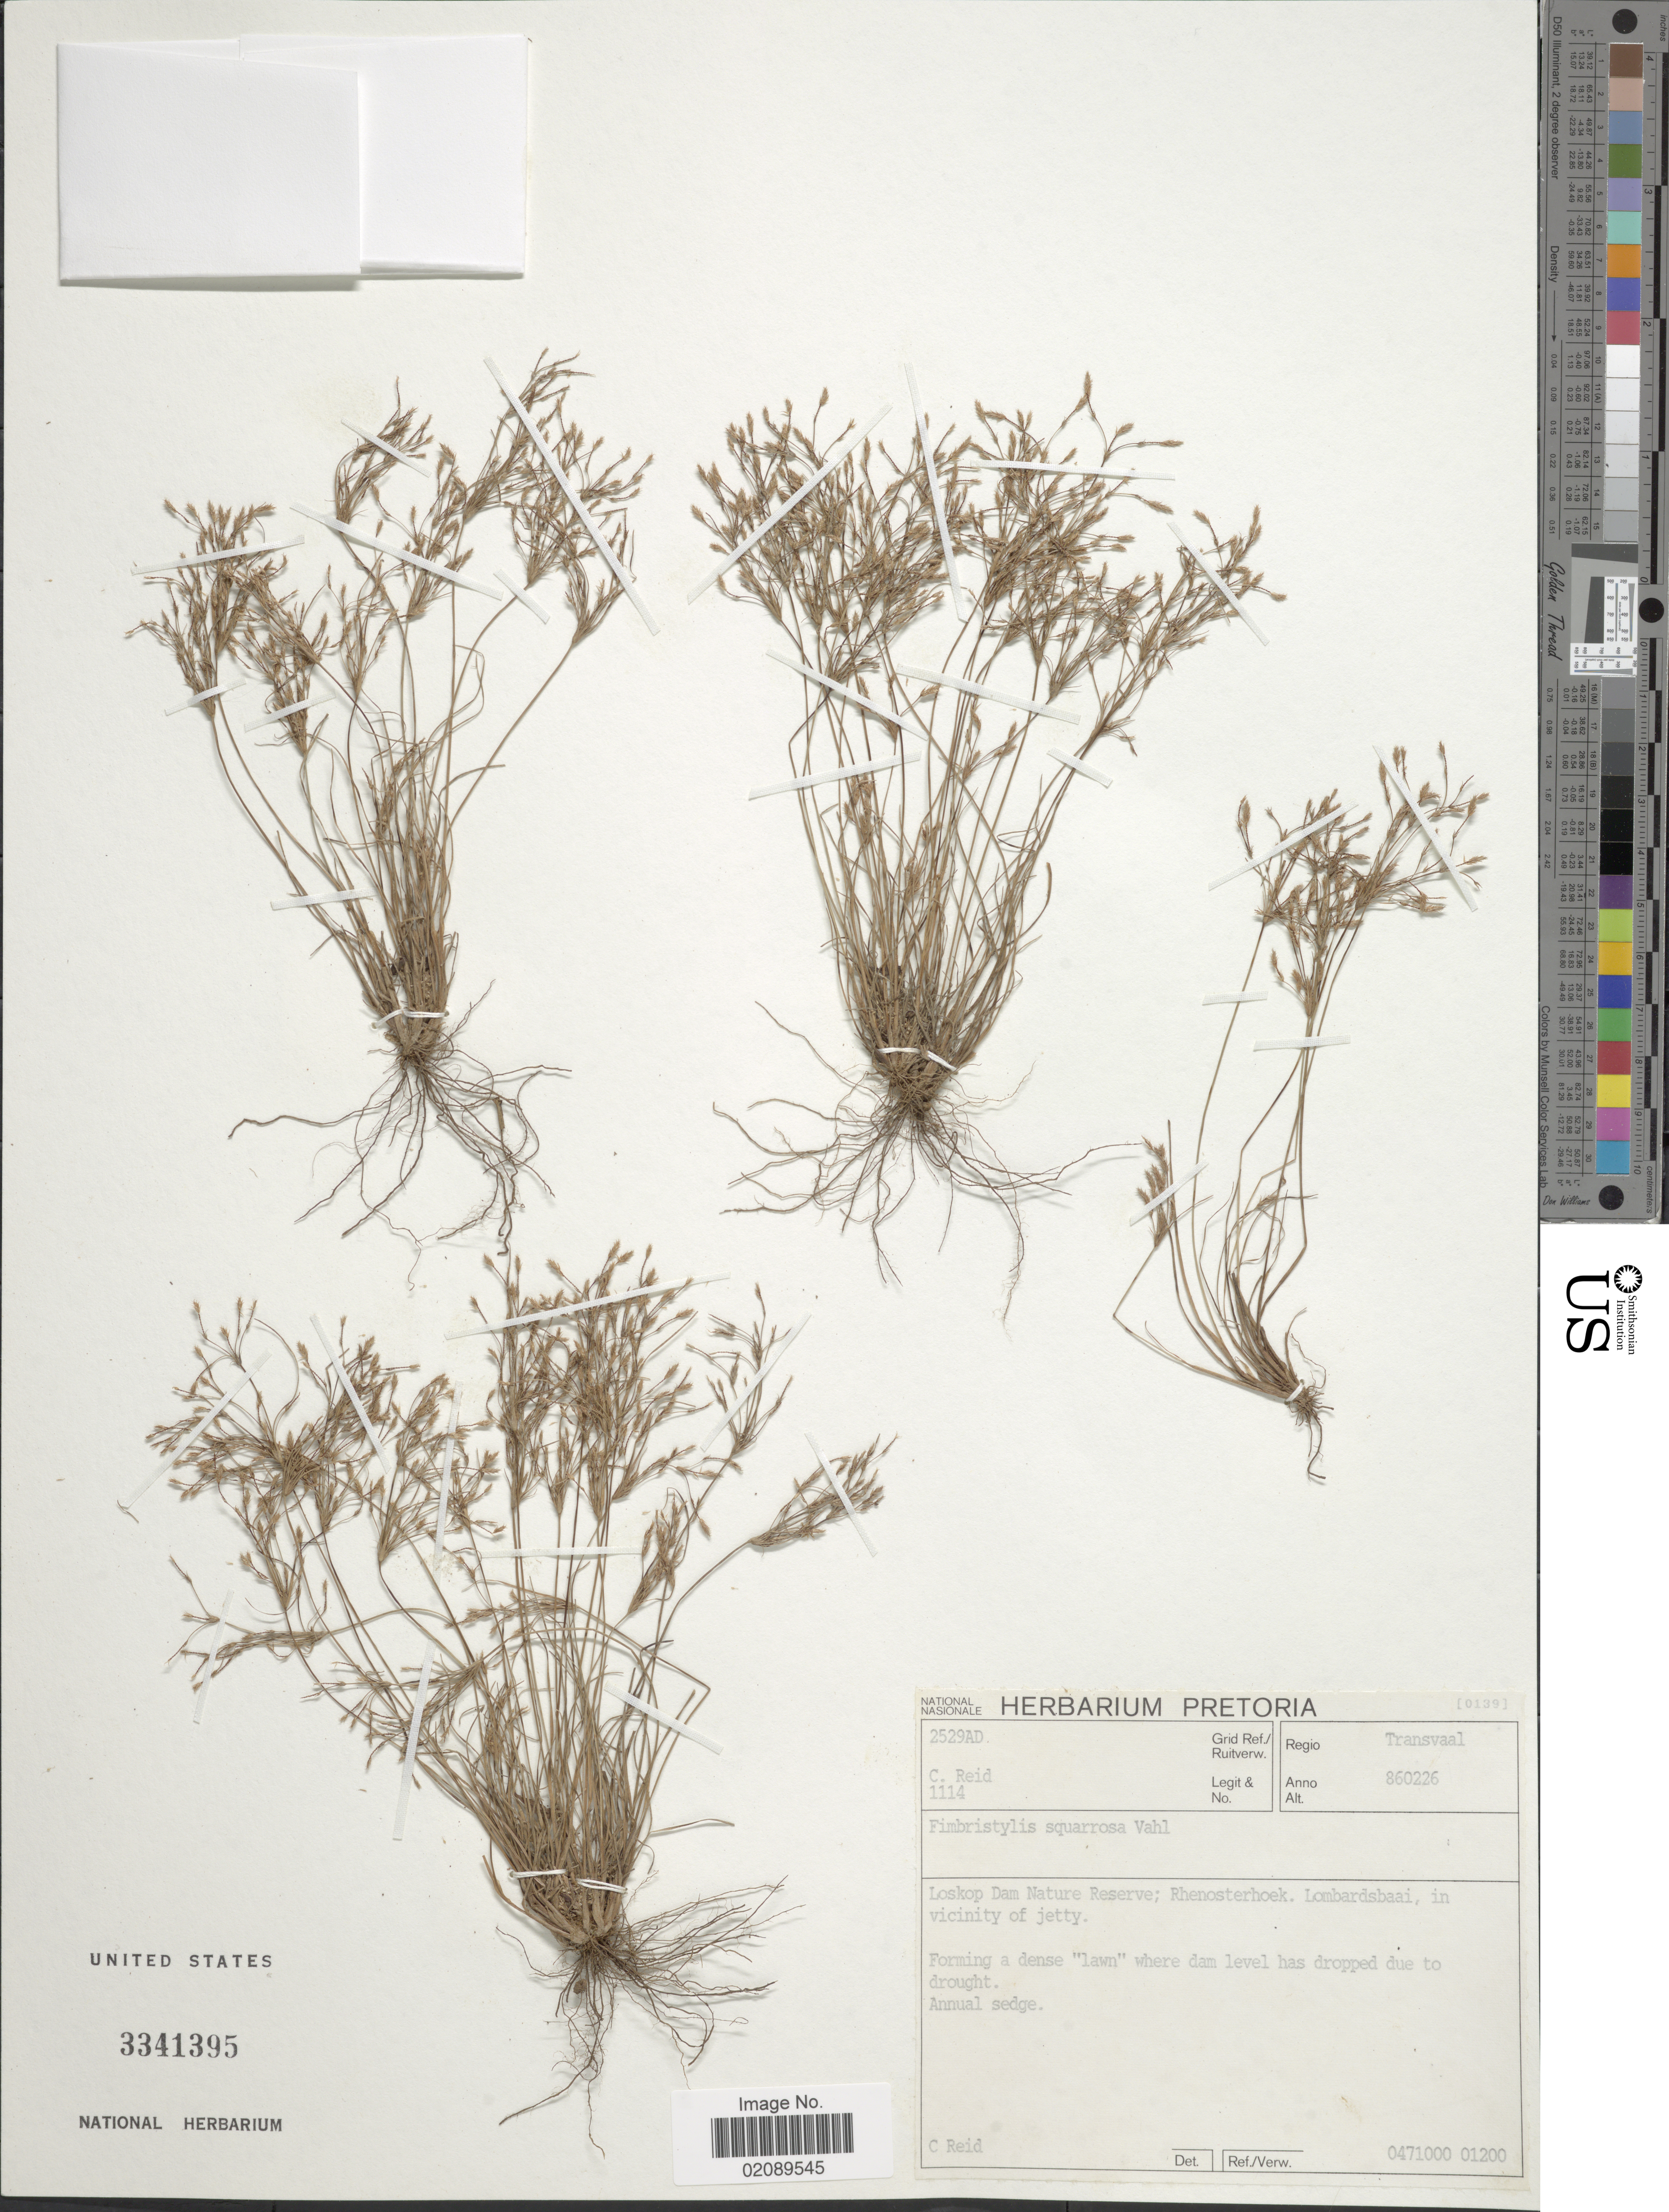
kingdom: Plantae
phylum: Tracheophyta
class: Liliopsida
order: Poales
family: Cyperaceae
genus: Fimbristylis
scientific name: Fimbristylis squarrosa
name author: Vahl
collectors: C. Reid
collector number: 1114/2529AD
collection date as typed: Transcribed d/m/y: 26/2/86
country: South Africa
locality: Regio Transvaal, Loskop Dam Nature Reserve: Rhenosterhoek, Lombardsbaai, in vicinity of jetty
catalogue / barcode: US 3341395